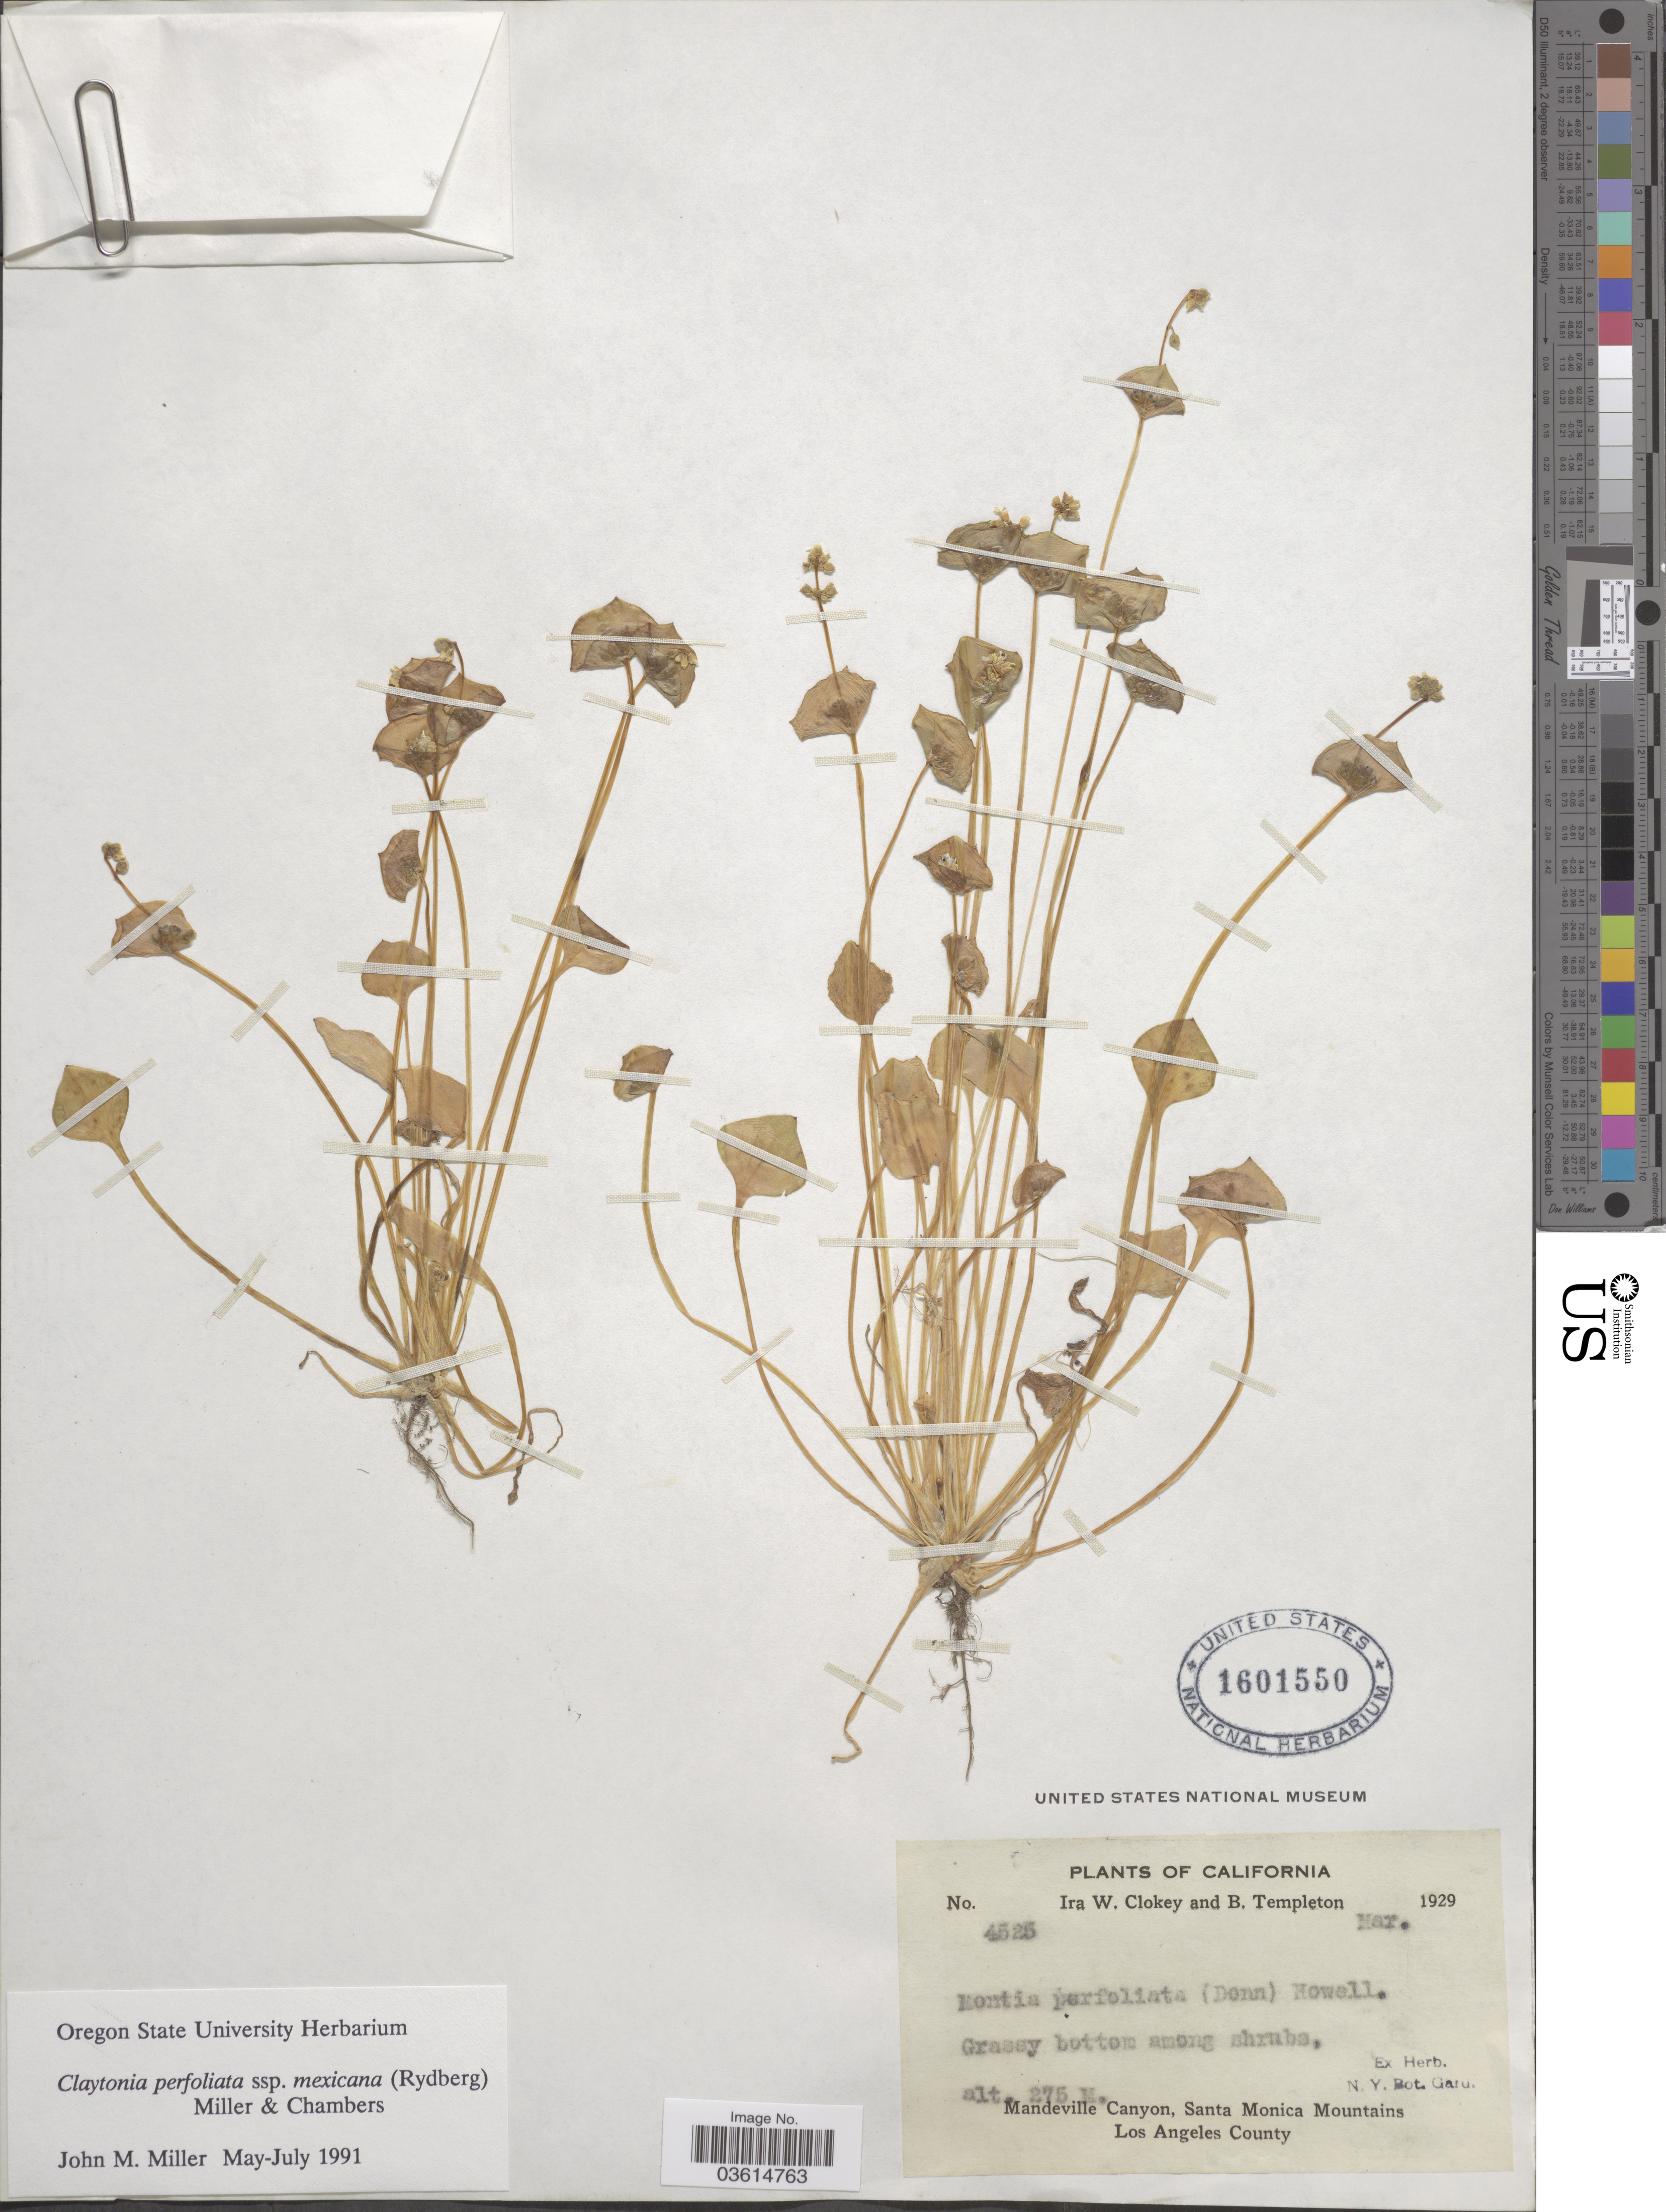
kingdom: Plantae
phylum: Tracheophyta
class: Magnoliopsida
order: Caryophyllales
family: Montiaceae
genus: Claytonia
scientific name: Claytonia perfoliata subsp. mexicana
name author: (Rydb.) Mill. & Chambers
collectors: I. W. Clokey & B. Templeton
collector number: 4525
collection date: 1929-03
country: United States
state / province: California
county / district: Los Angeles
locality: Mandeville Canyon, Santa Monica Mountains Los Angeles County.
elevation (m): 275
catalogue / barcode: US 1601550